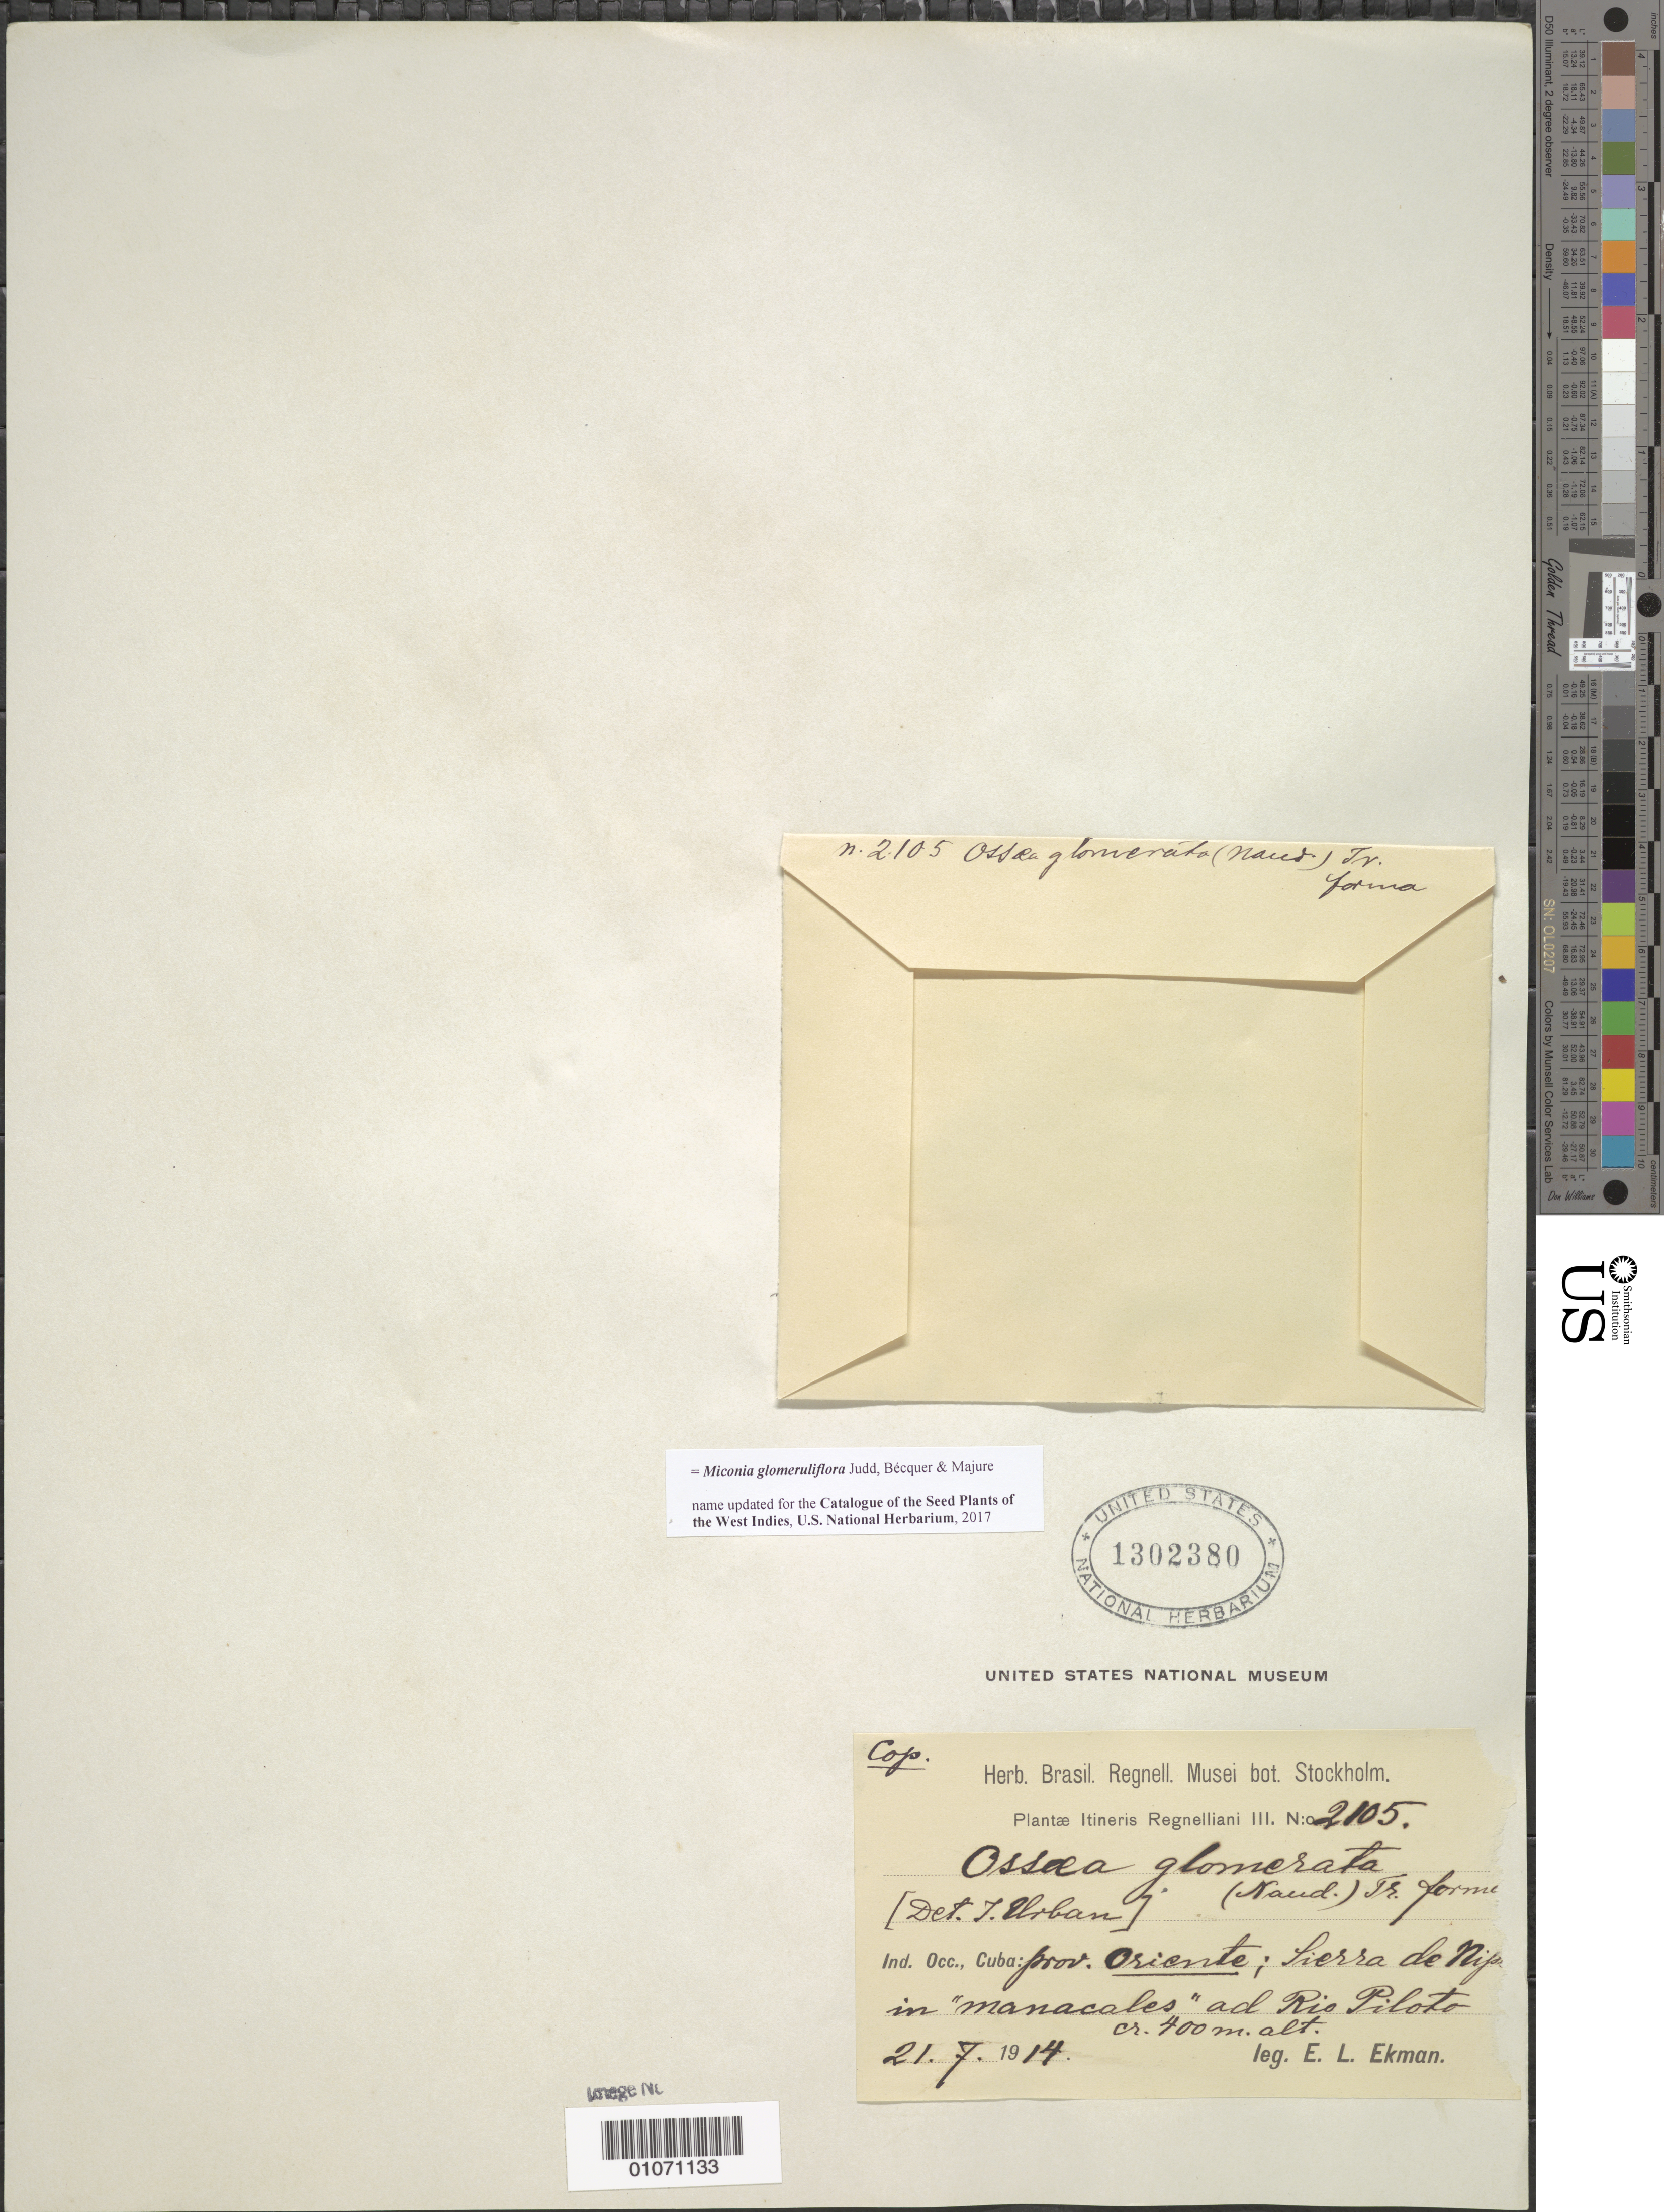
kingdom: Plantae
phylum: Tracheophyta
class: Magnoliopsida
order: Myrtales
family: Melastomataceae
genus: Miconia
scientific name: Miconia glomeruliflora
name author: Judd et al.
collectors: E. L. Ekman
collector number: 2105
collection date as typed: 21 Jul 1914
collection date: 1914-07-21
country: Cuba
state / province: Holguín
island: Cuba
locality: Sierra de Nipe in "manacales" ad Rio Piloto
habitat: In "manacales"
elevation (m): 400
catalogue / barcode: US 1302380